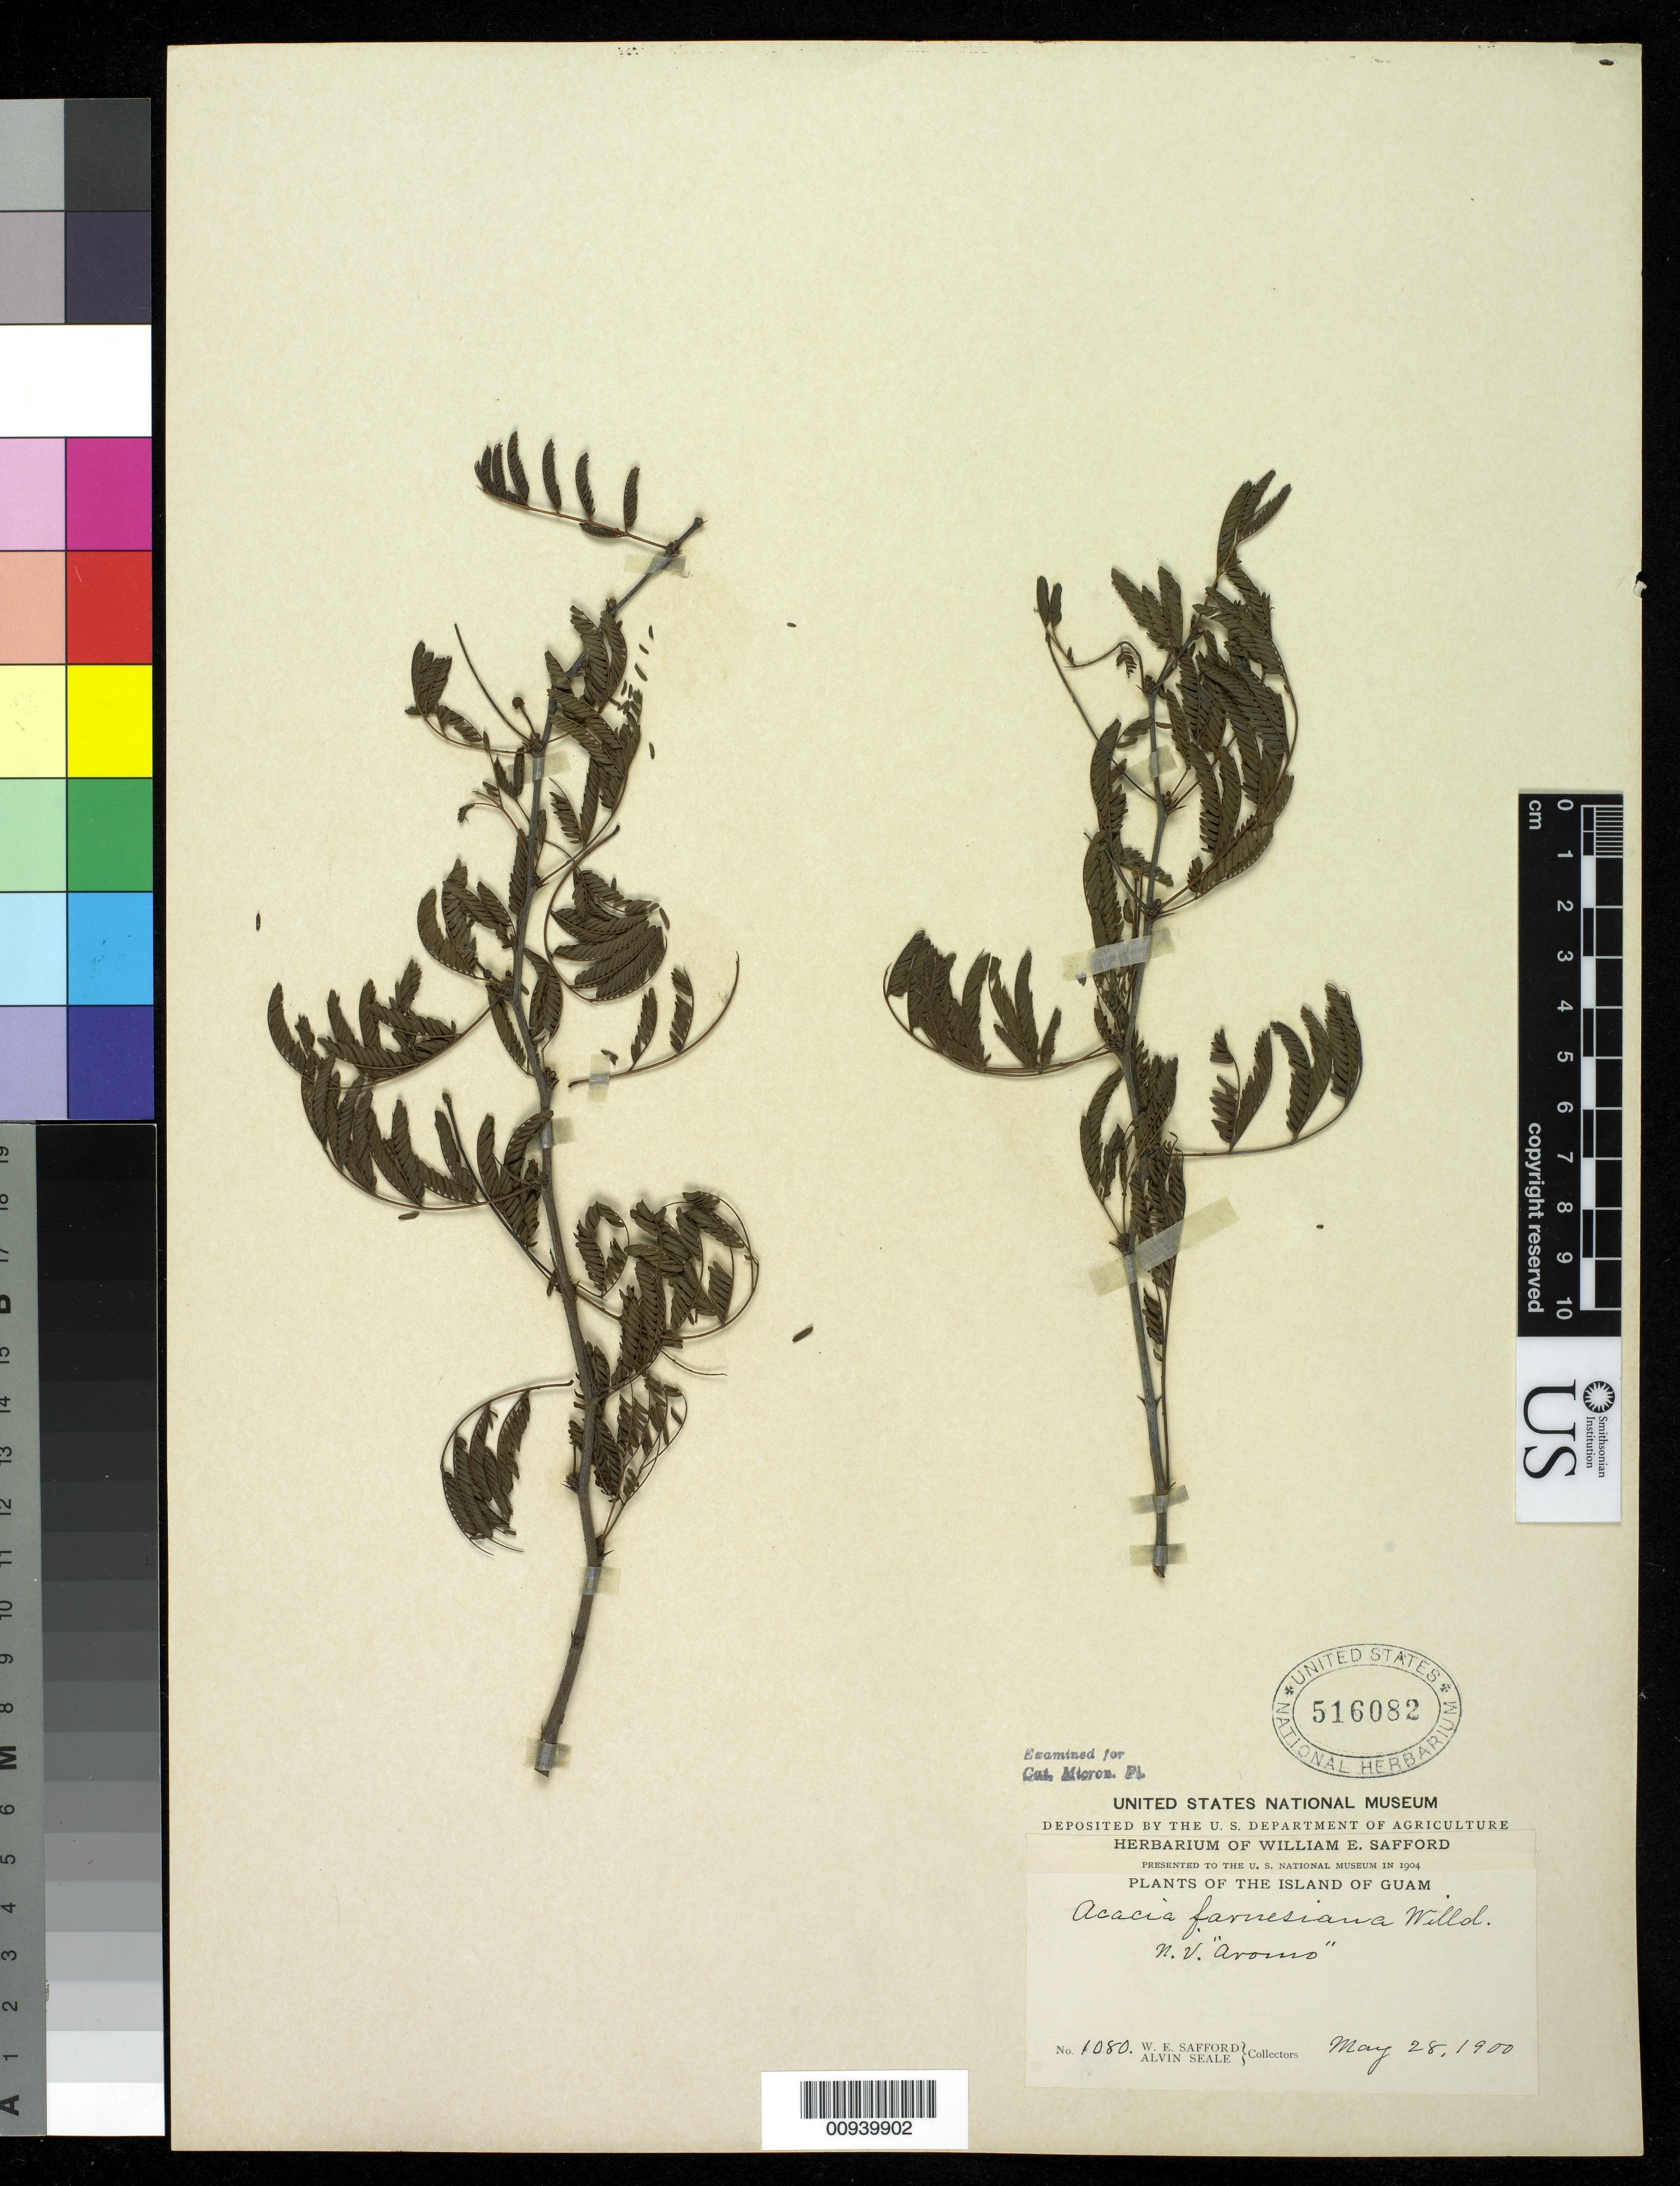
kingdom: Plantae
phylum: Tracheophyta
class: Magnoliopsida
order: Fabales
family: Fabaceae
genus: Vachellia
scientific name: Vachellia farnesiana var. farnesiana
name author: (L.) Wight & Arn.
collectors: W. E. Safford & A. Seale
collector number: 1080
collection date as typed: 28 May 1900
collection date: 1900-05-28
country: Guam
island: Guam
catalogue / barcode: US 516082